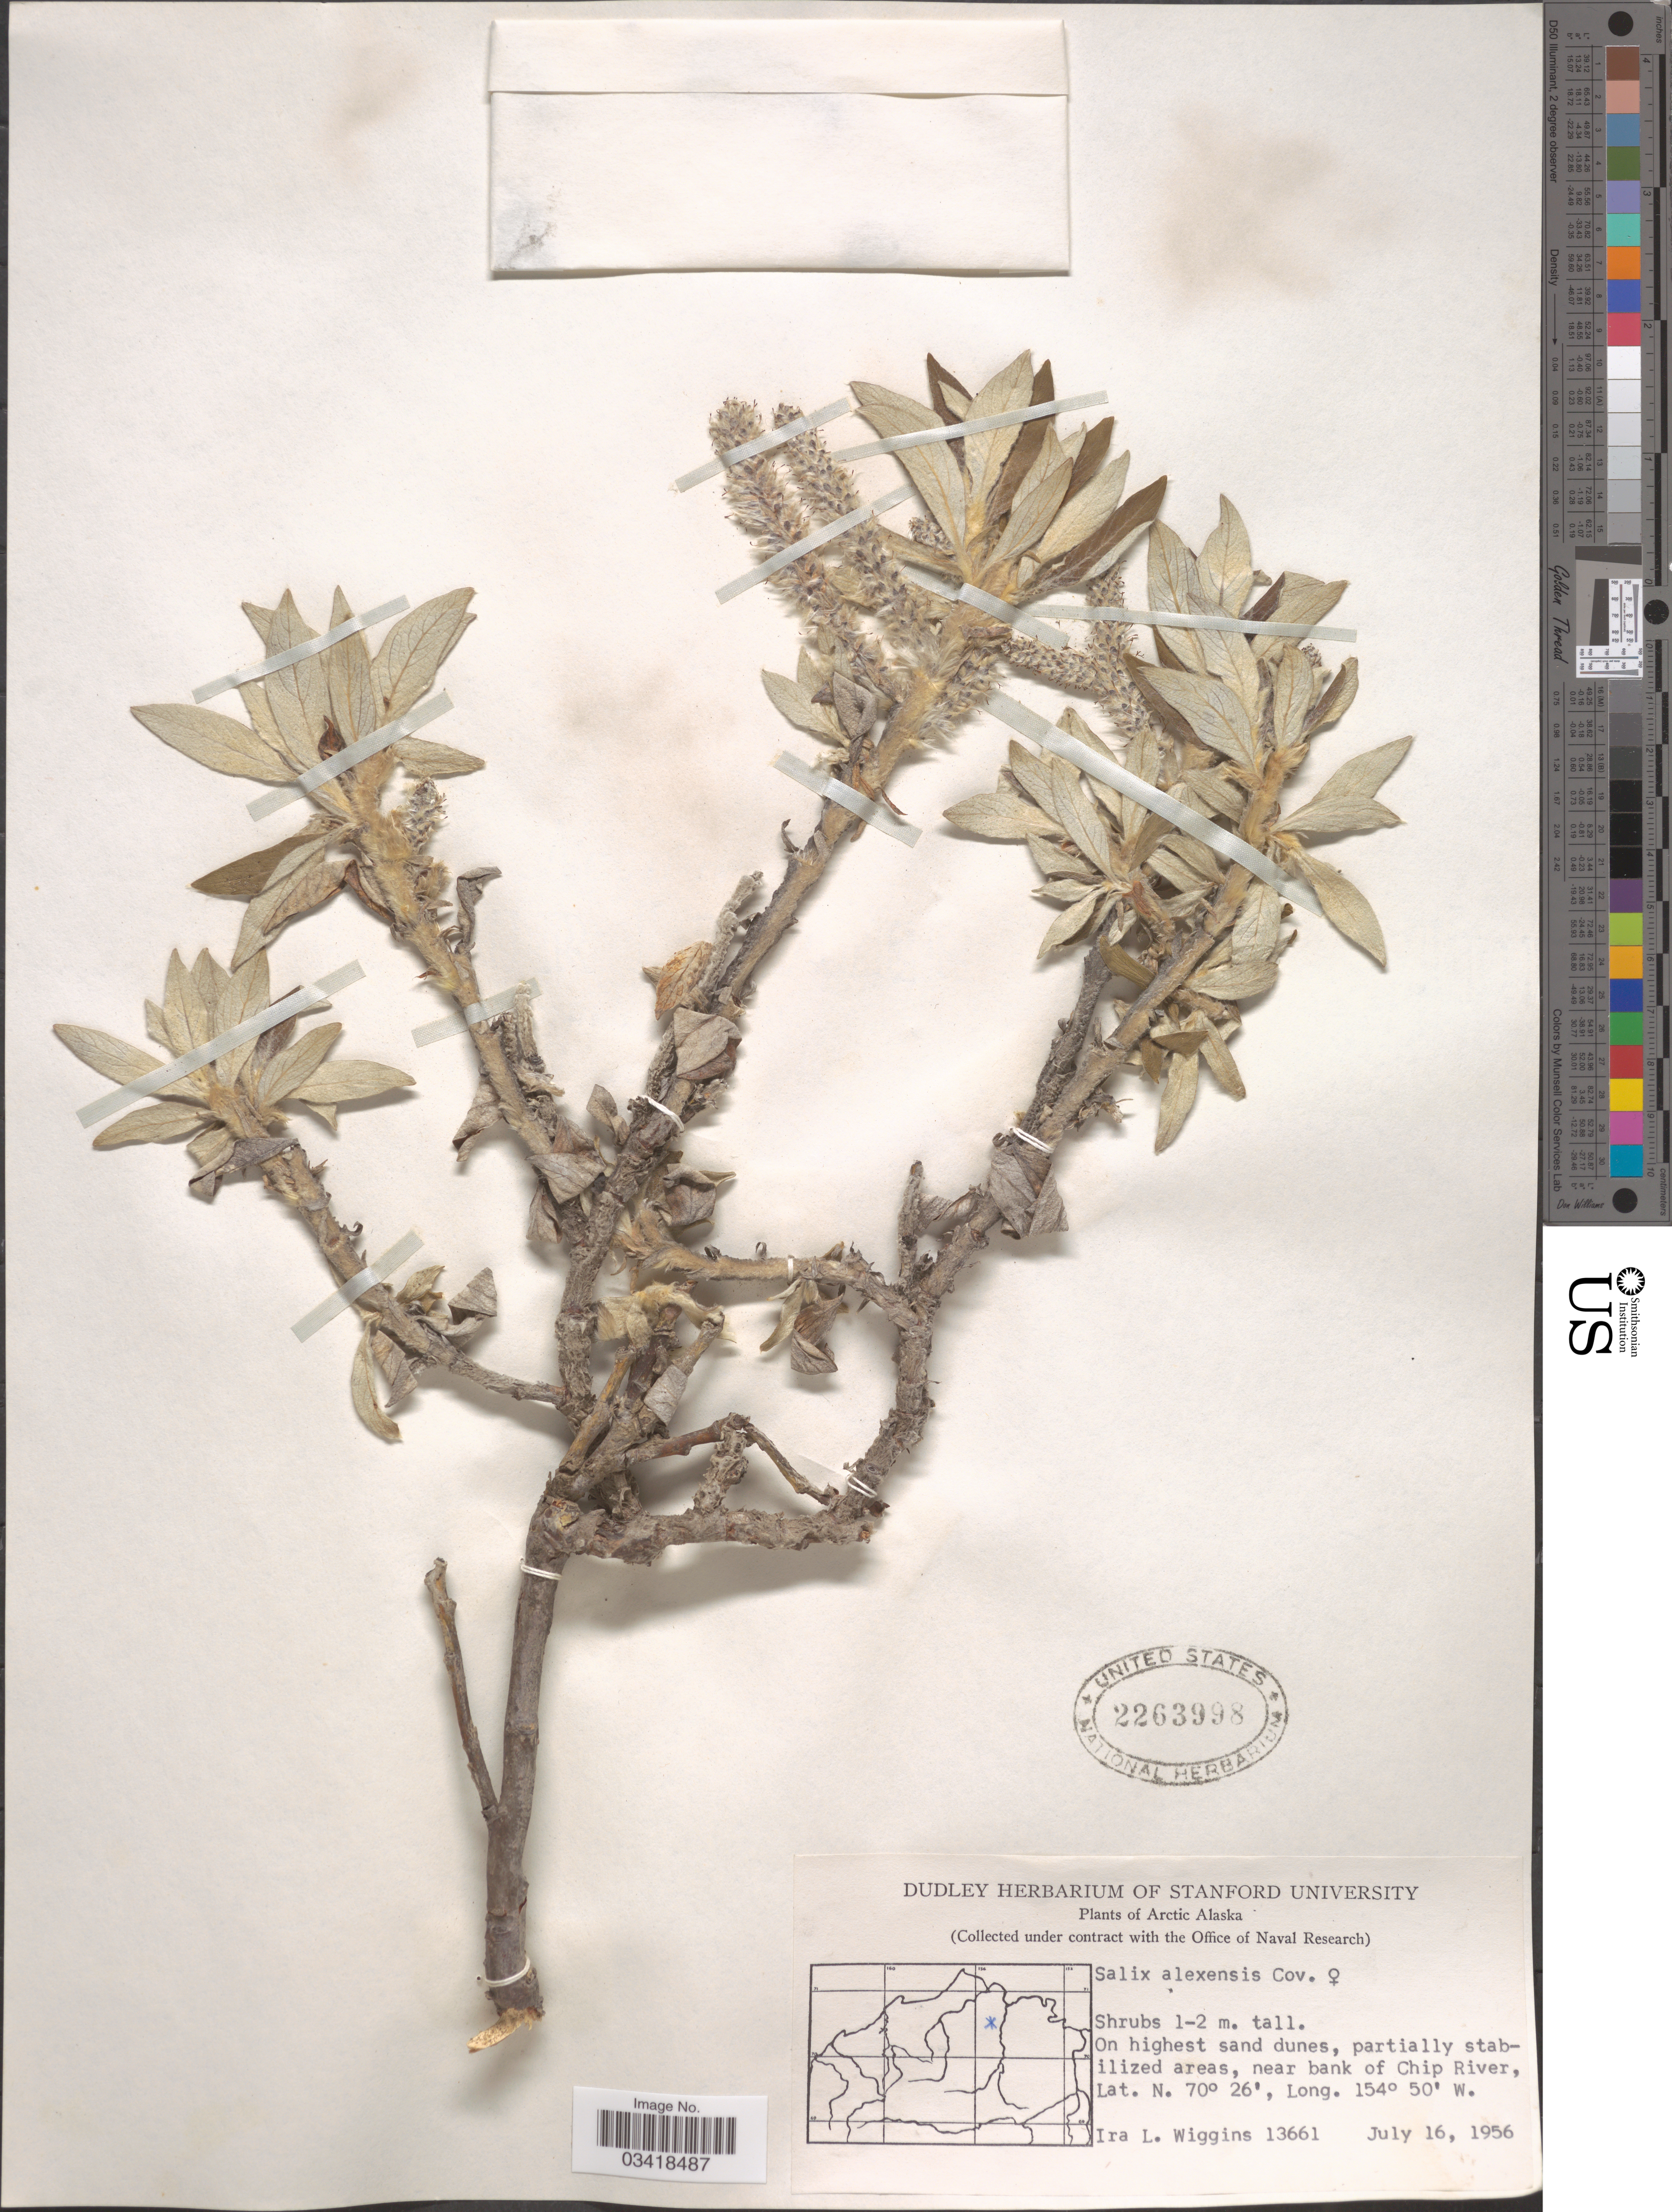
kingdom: Plantae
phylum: Tracheophyta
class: Magnoliopsida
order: Malpighiales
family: Salicaceae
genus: Salix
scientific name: Salix alaxensis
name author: (Andersson) Coville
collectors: I. L. Wiggins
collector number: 13661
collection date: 1956-07-16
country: United States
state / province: Alaska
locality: Arctic Alaska. Near bank of Chip River.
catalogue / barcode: US 2263998